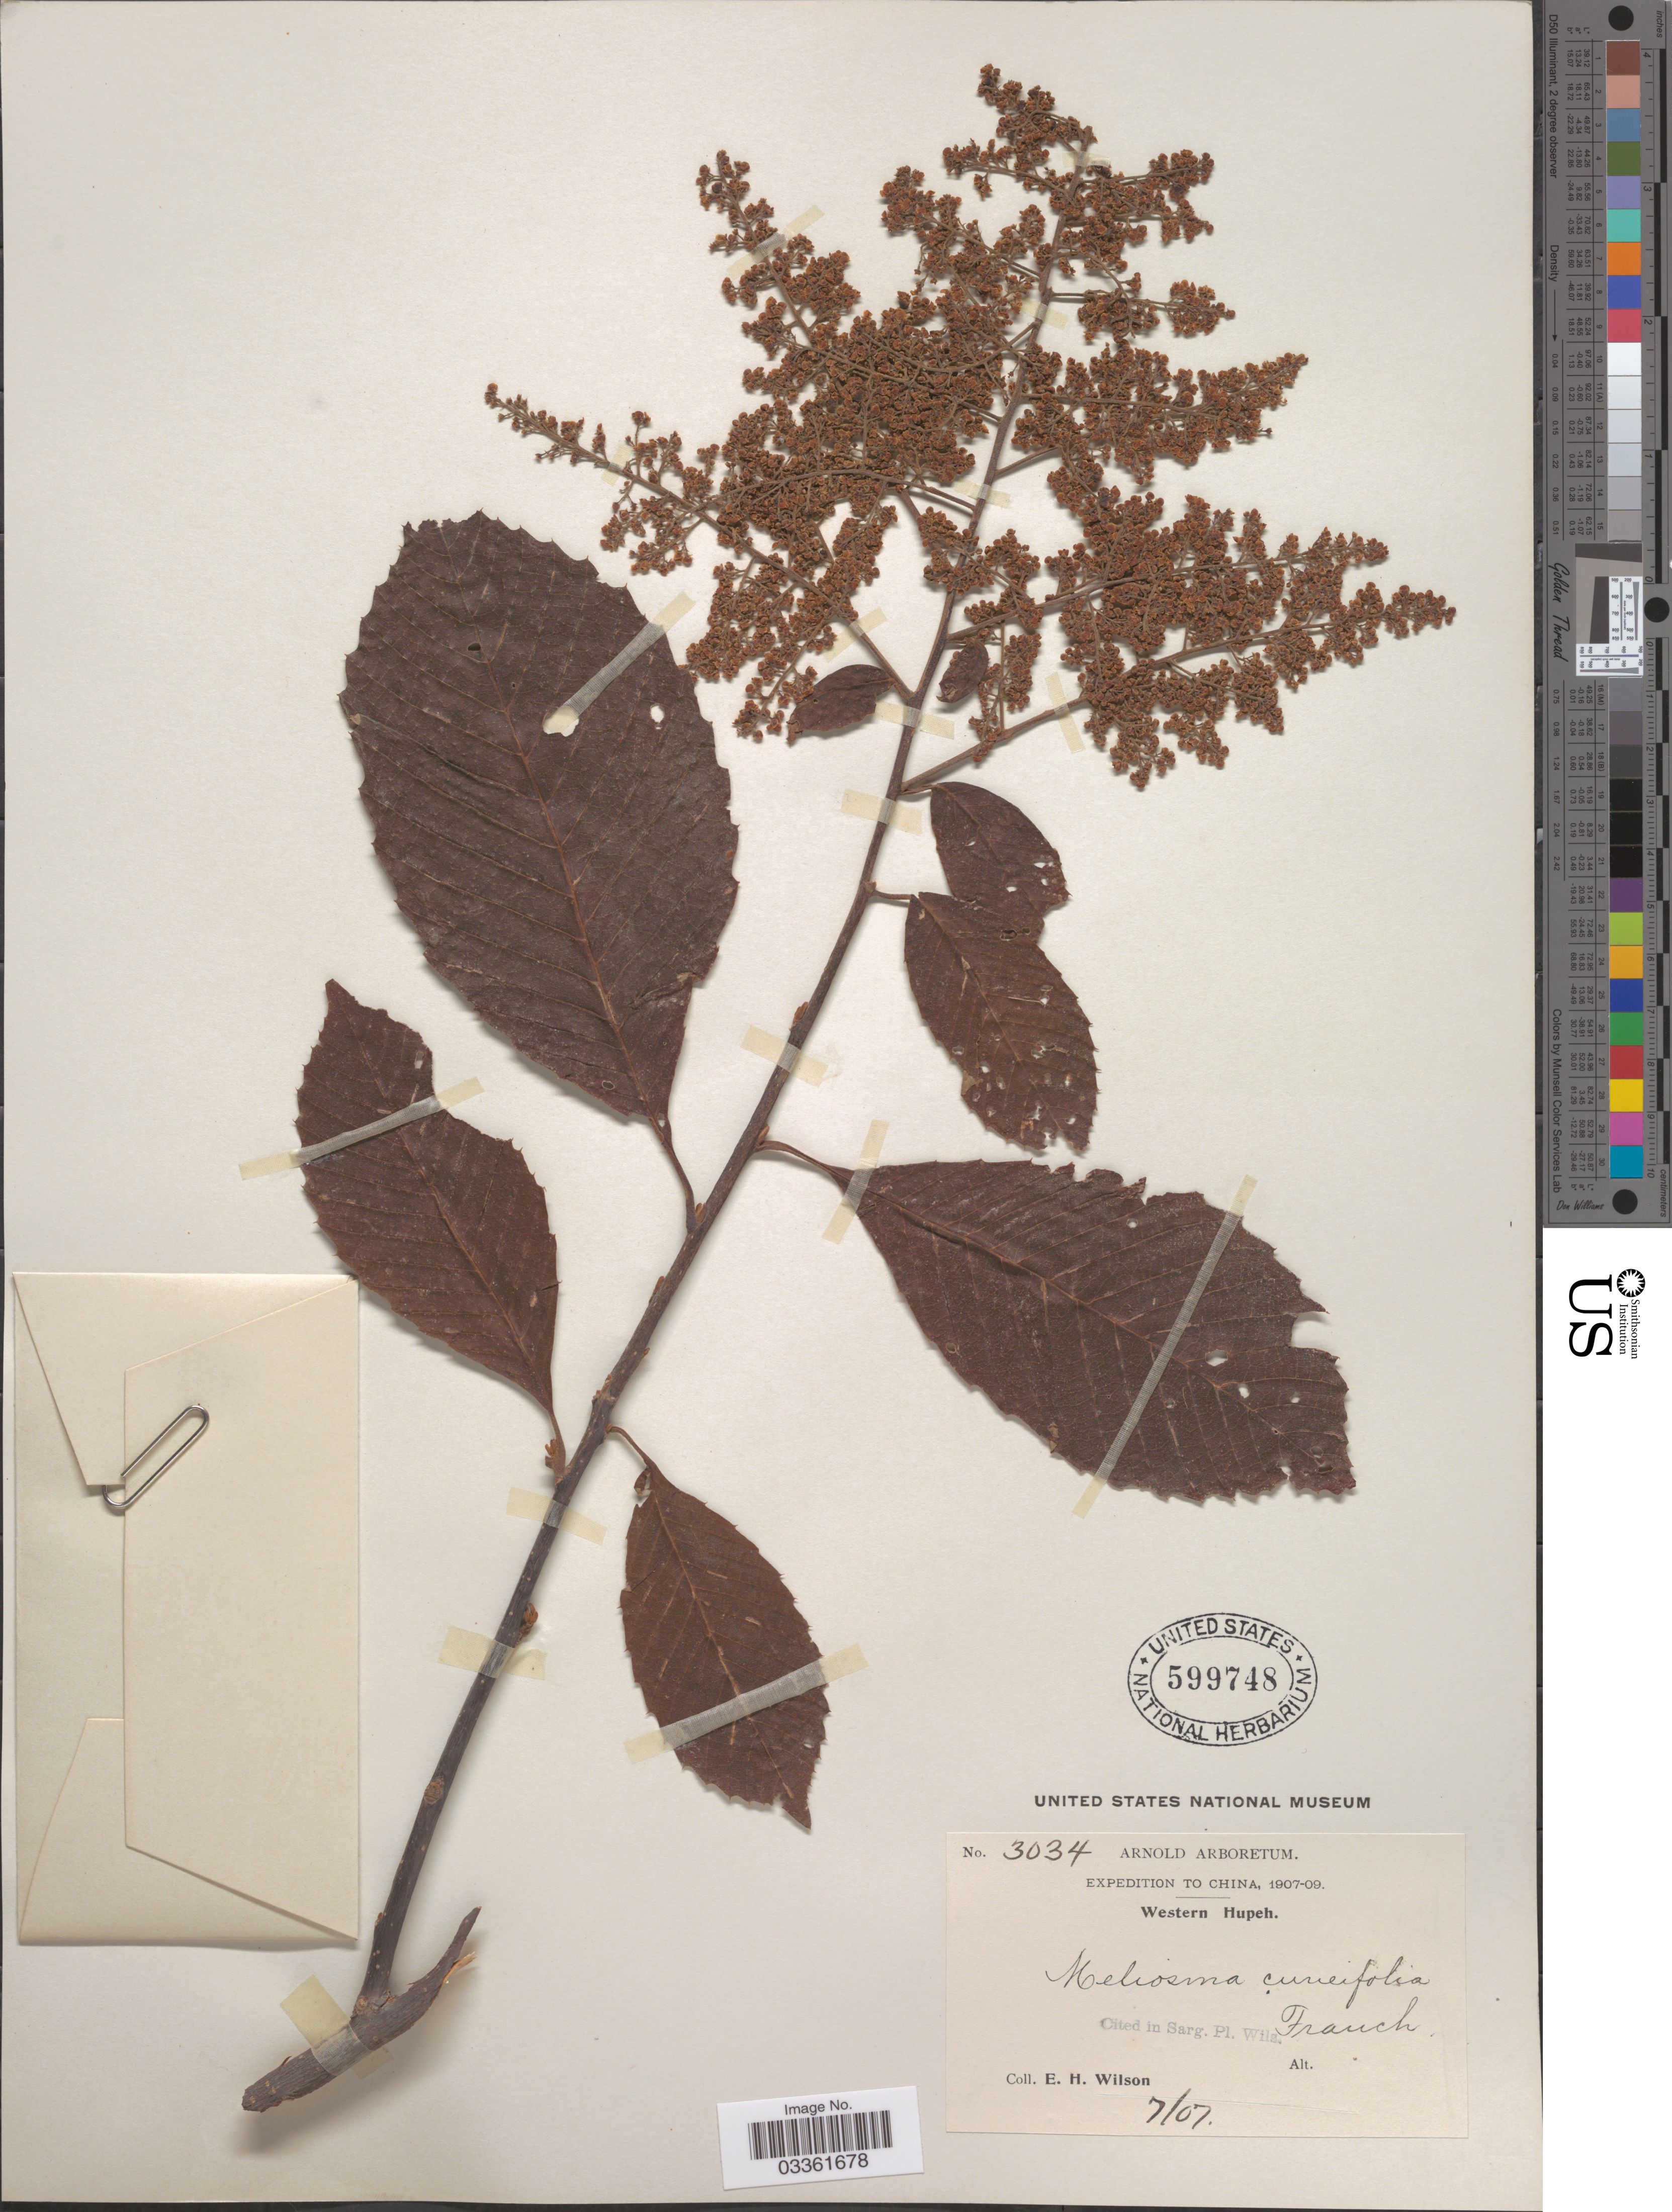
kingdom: Plantae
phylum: Tracheophyta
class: Magnoliopsida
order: Proteales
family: Sabiaceae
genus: Meliosma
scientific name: Meliosma cuneifolia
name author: Franch.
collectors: E. Wilson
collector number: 3034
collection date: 1907-07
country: China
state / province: Hubei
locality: Western Hupeh.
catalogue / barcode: US 599748